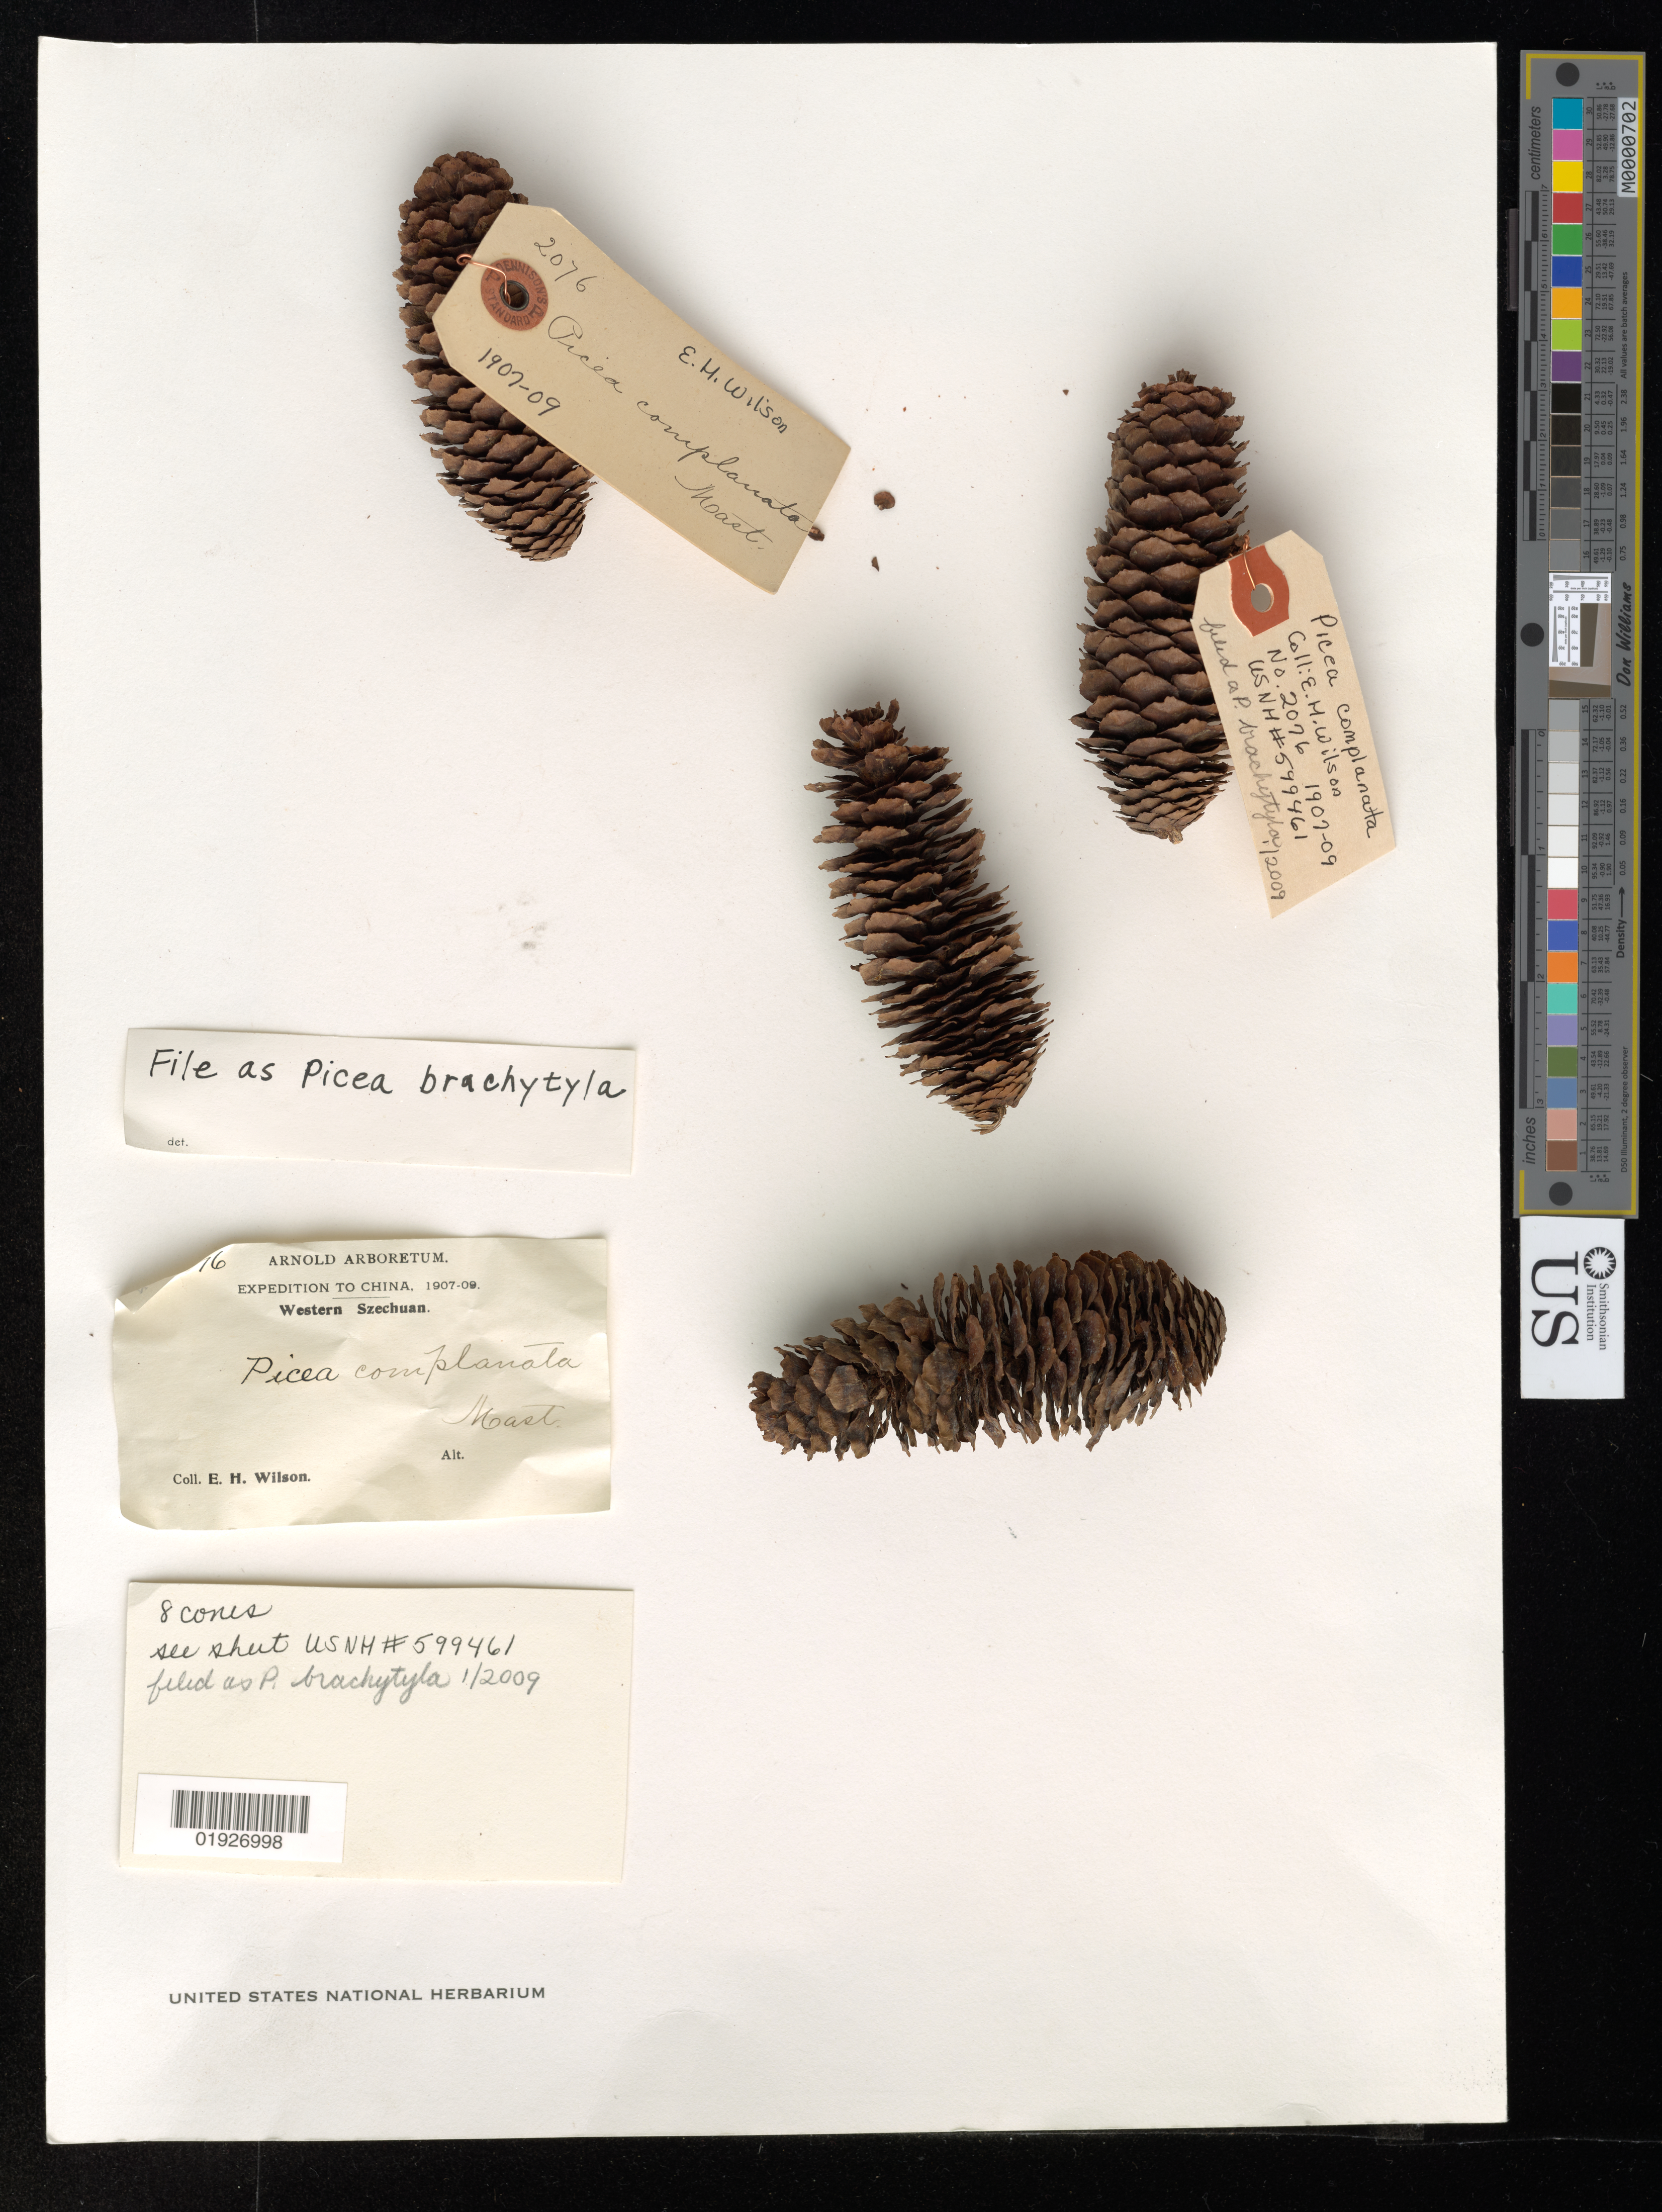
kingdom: Plantae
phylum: Tracheophyta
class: Pinopsida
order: Pinales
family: Pinaceae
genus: Picea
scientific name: Picea brachytyla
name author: (Franch.) E. Pritz.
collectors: E. Wilson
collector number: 2076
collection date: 1908-10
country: China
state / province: Sichuan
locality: Western Szechuan